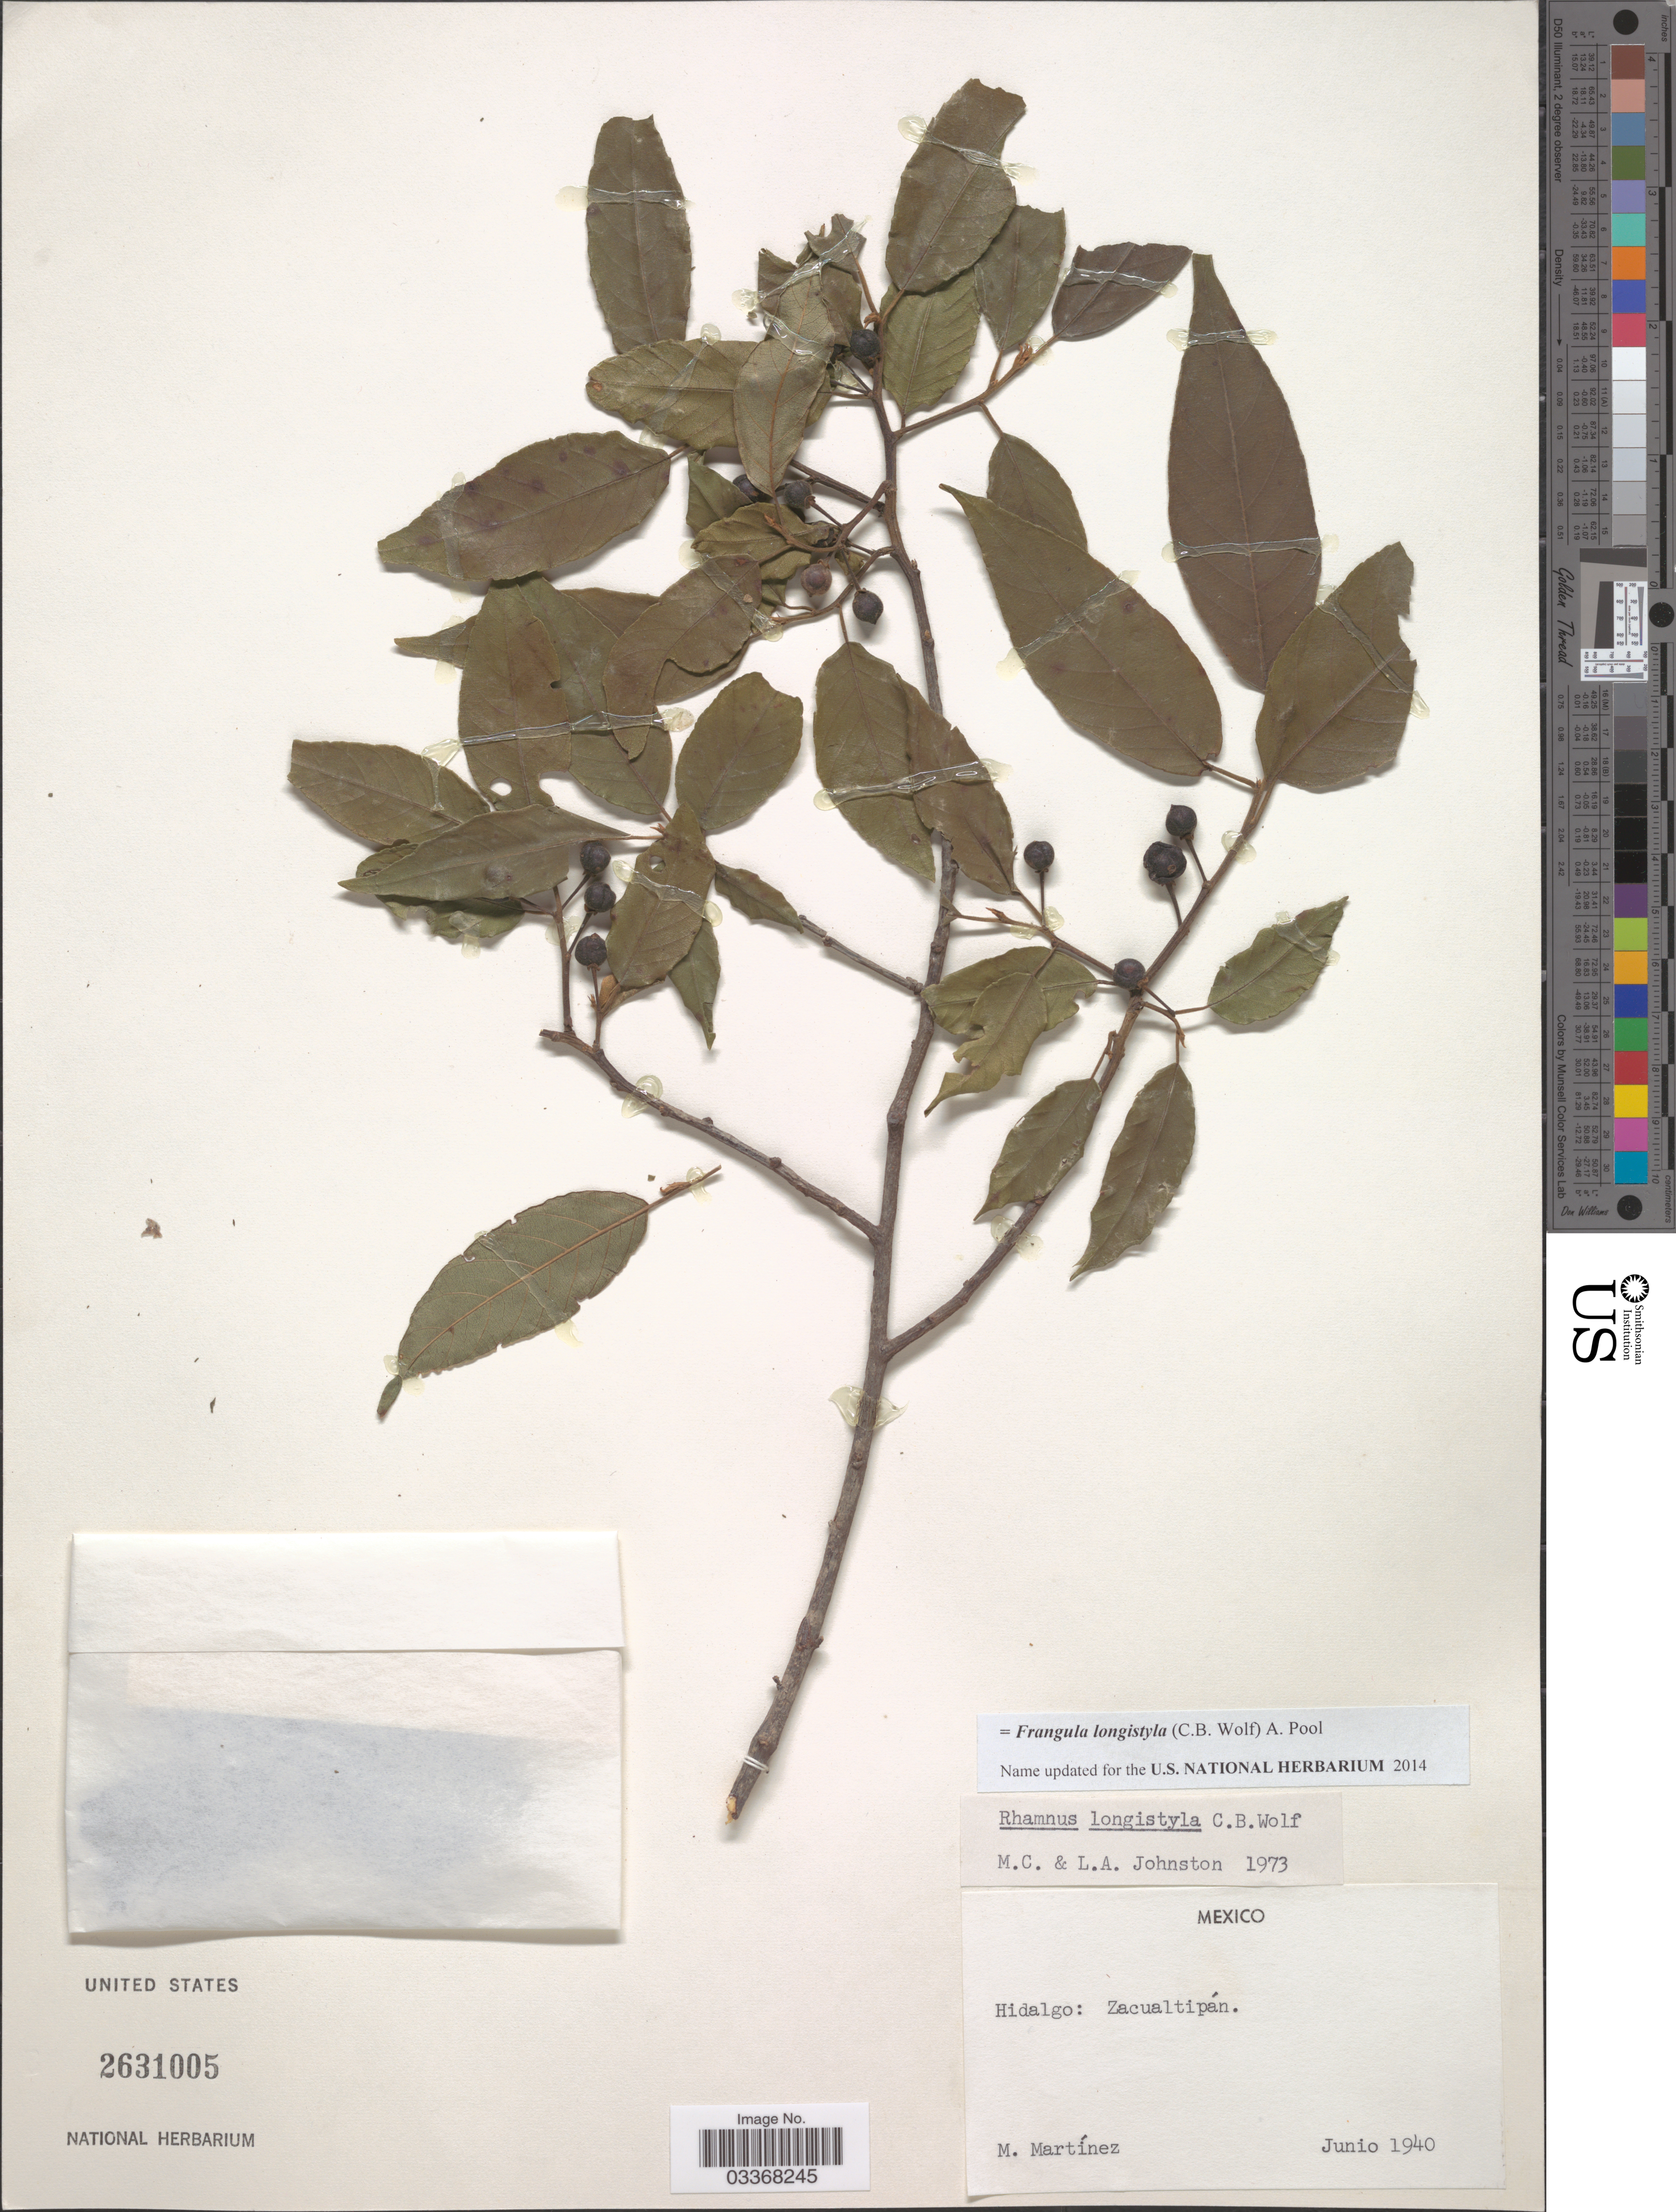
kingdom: Plantae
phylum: Tracheophyta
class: Magnoliopsida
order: Rosales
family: Rhamnaceae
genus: Frangula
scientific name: Frangula longistyla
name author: (C.B. Wolf) A. Pool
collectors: M. Martínez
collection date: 1940-06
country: Mexico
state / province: Hidalgo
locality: Zacualtipán.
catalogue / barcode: US 2631005